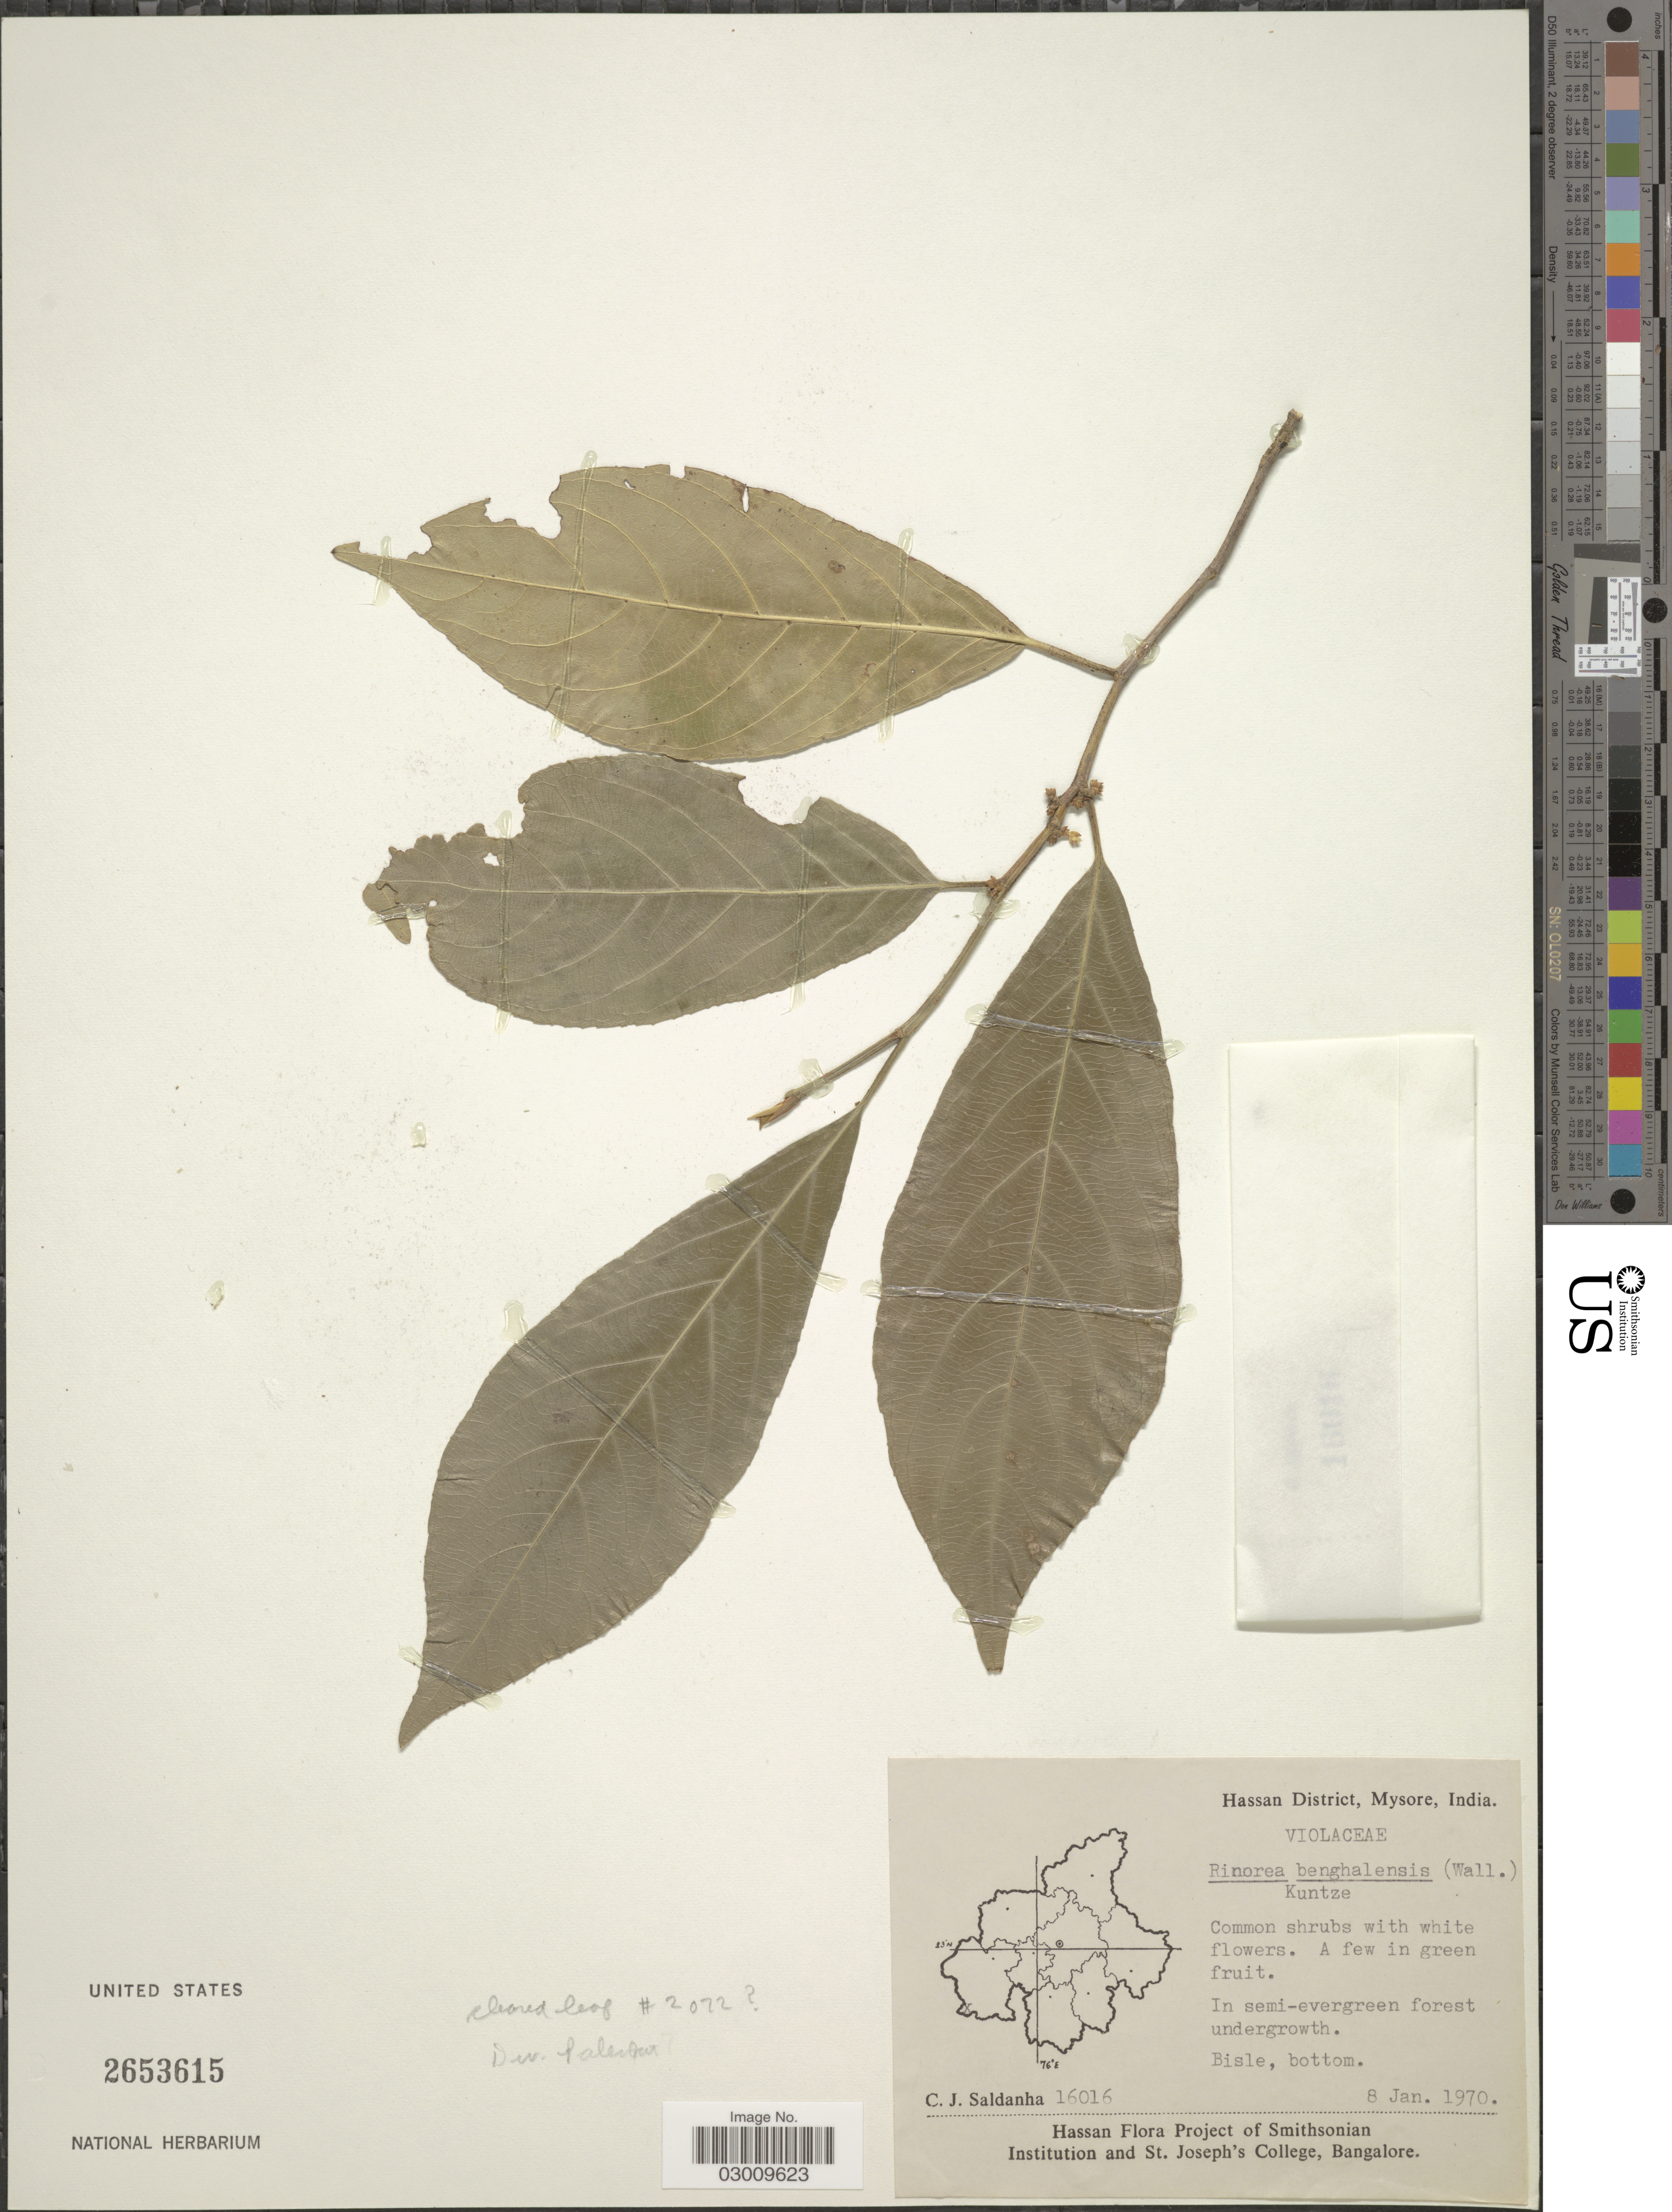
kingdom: Plantae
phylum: Tracheophyta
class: Magnoliopsida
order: Malpighiales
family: Violaceae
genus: Rinorea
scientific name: Rinorea bengalensis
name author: (Wall.) Kuntze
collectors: C. J. Saldanha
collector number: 16016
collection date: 1970-01-08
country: India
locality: Hassan District, Mysore. Bisle.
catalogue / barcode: US 2653615